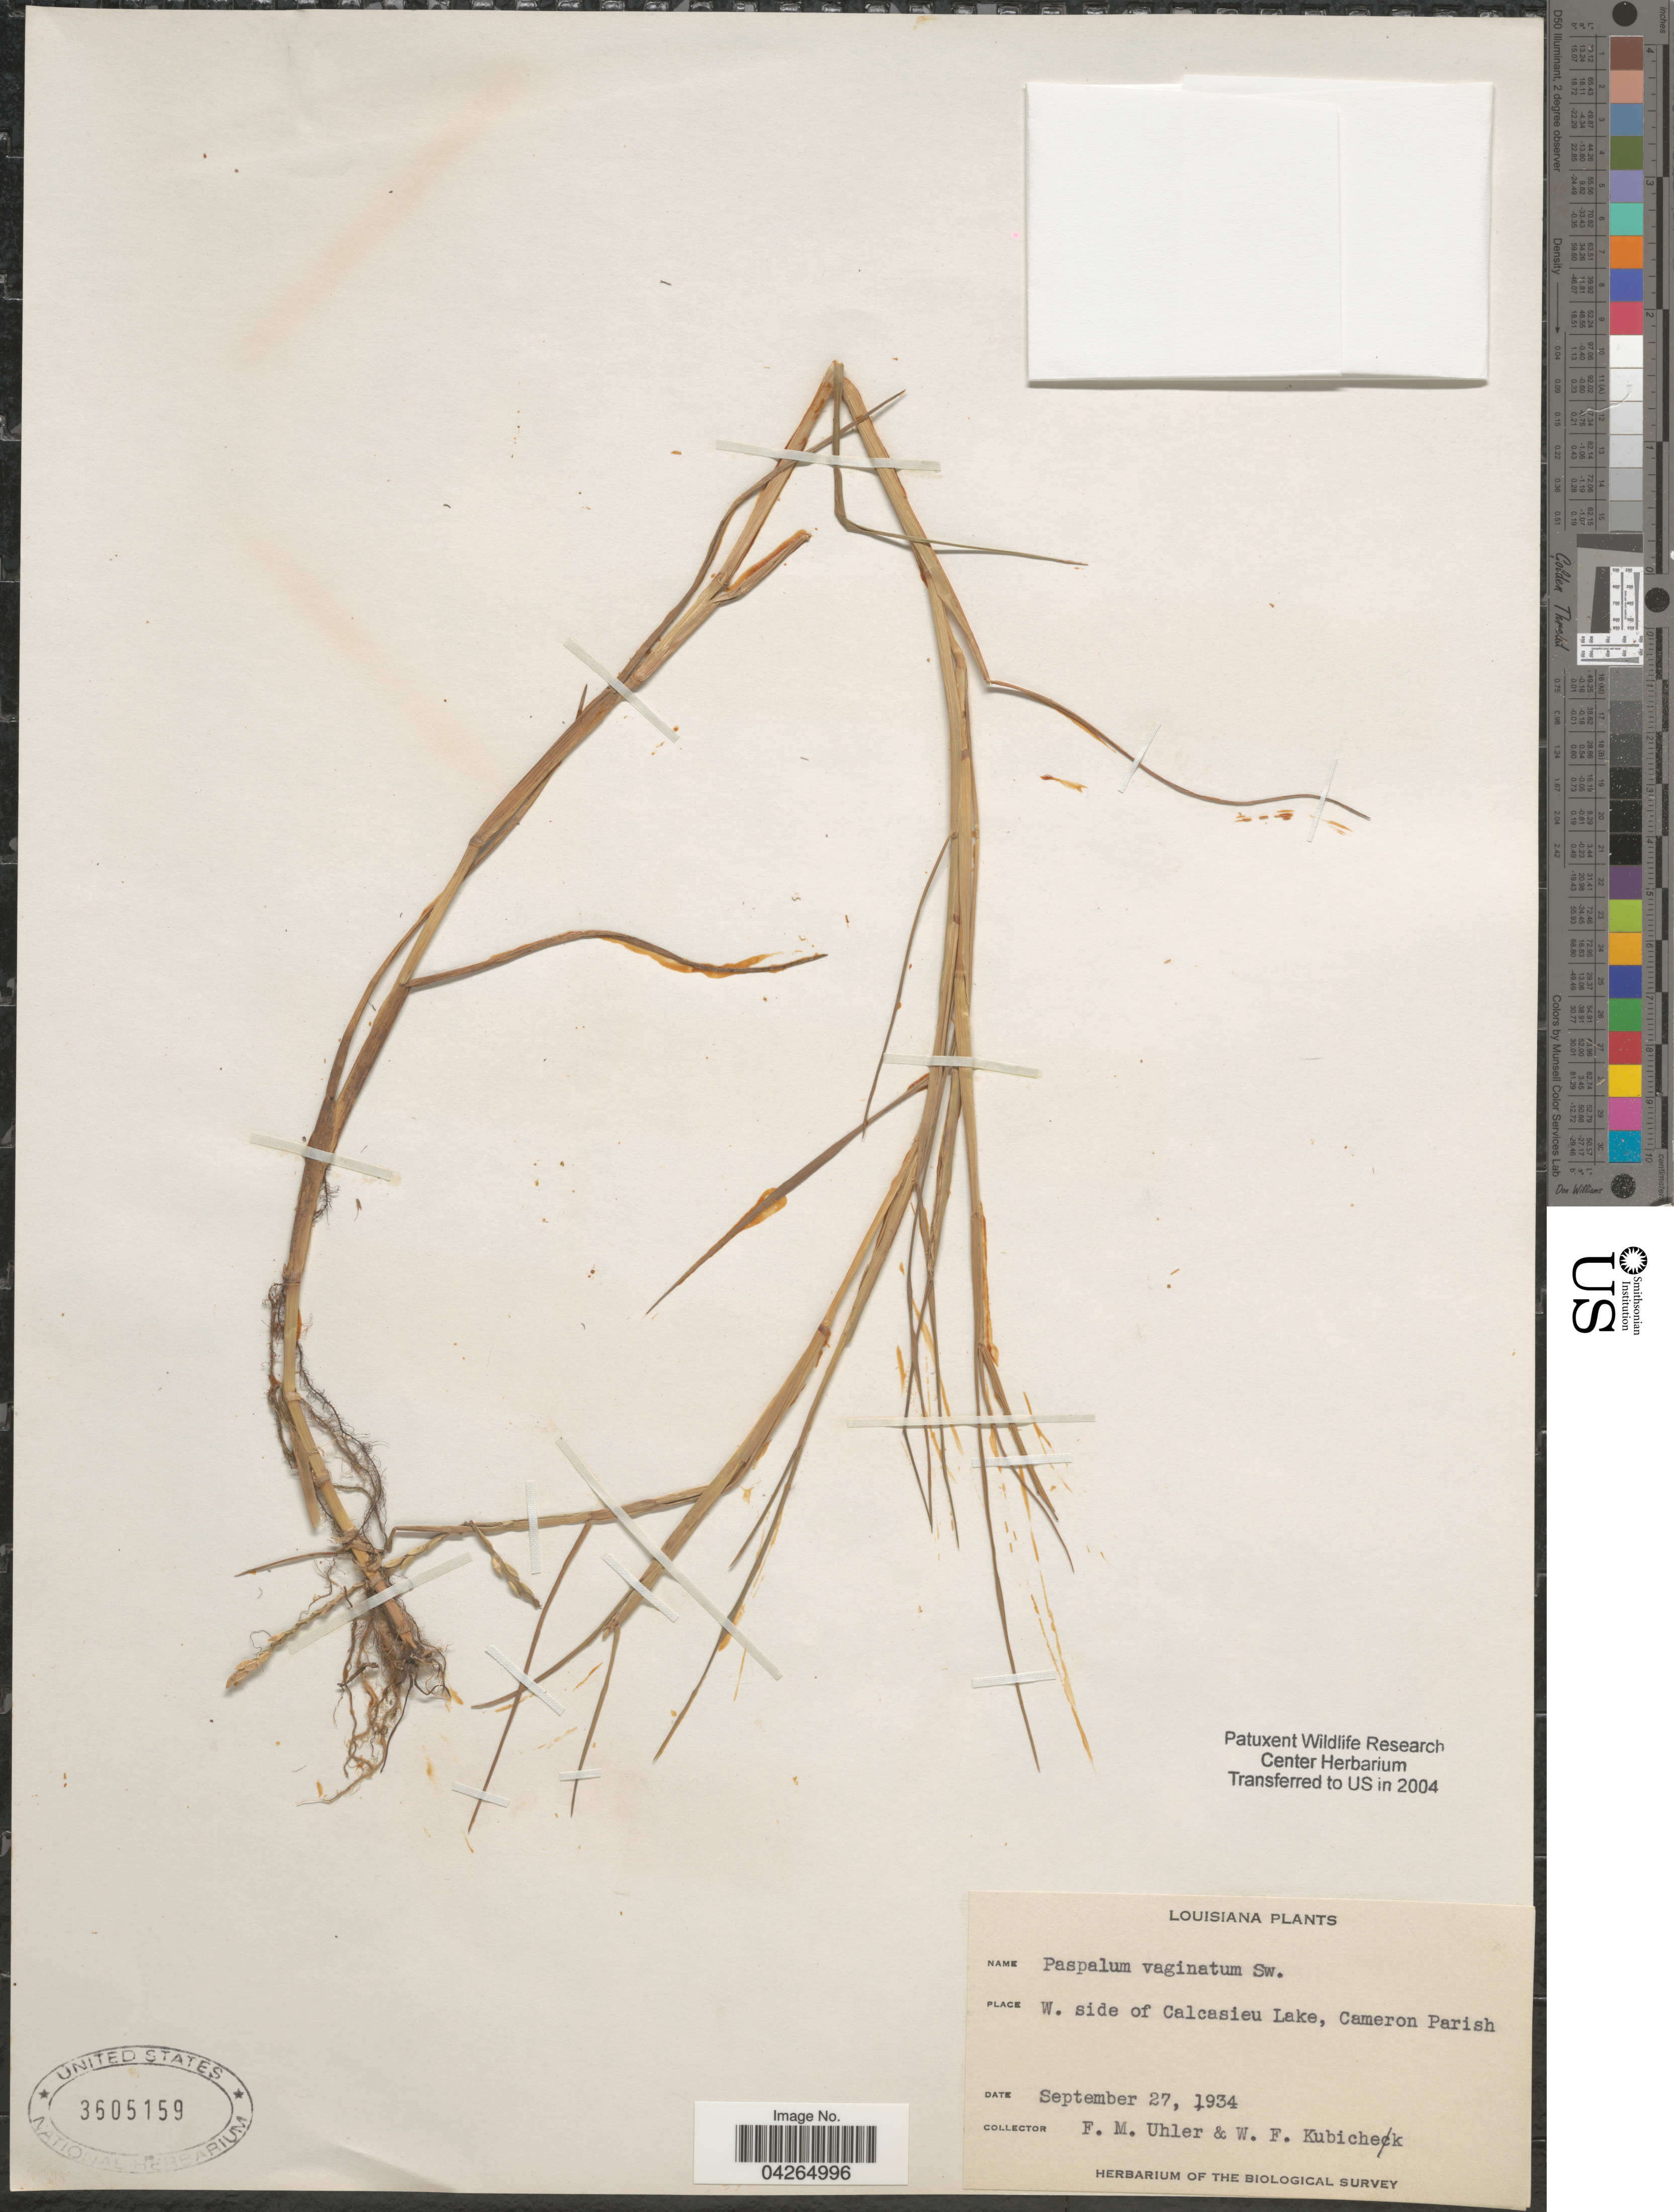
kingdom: Plantae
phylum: Tracheophyta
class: Liliopsida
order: Poales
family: Poaceae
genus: Paspalum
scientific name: Paspalum vaginatum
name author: Sw.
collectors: F. M. Uhler & W. Kubichek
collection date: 1934-09-27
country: United States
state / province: Louisiana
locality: W. side of Calcasieu Lake, Cameron Parish. The Biological Survey.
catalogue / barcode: US 3605159